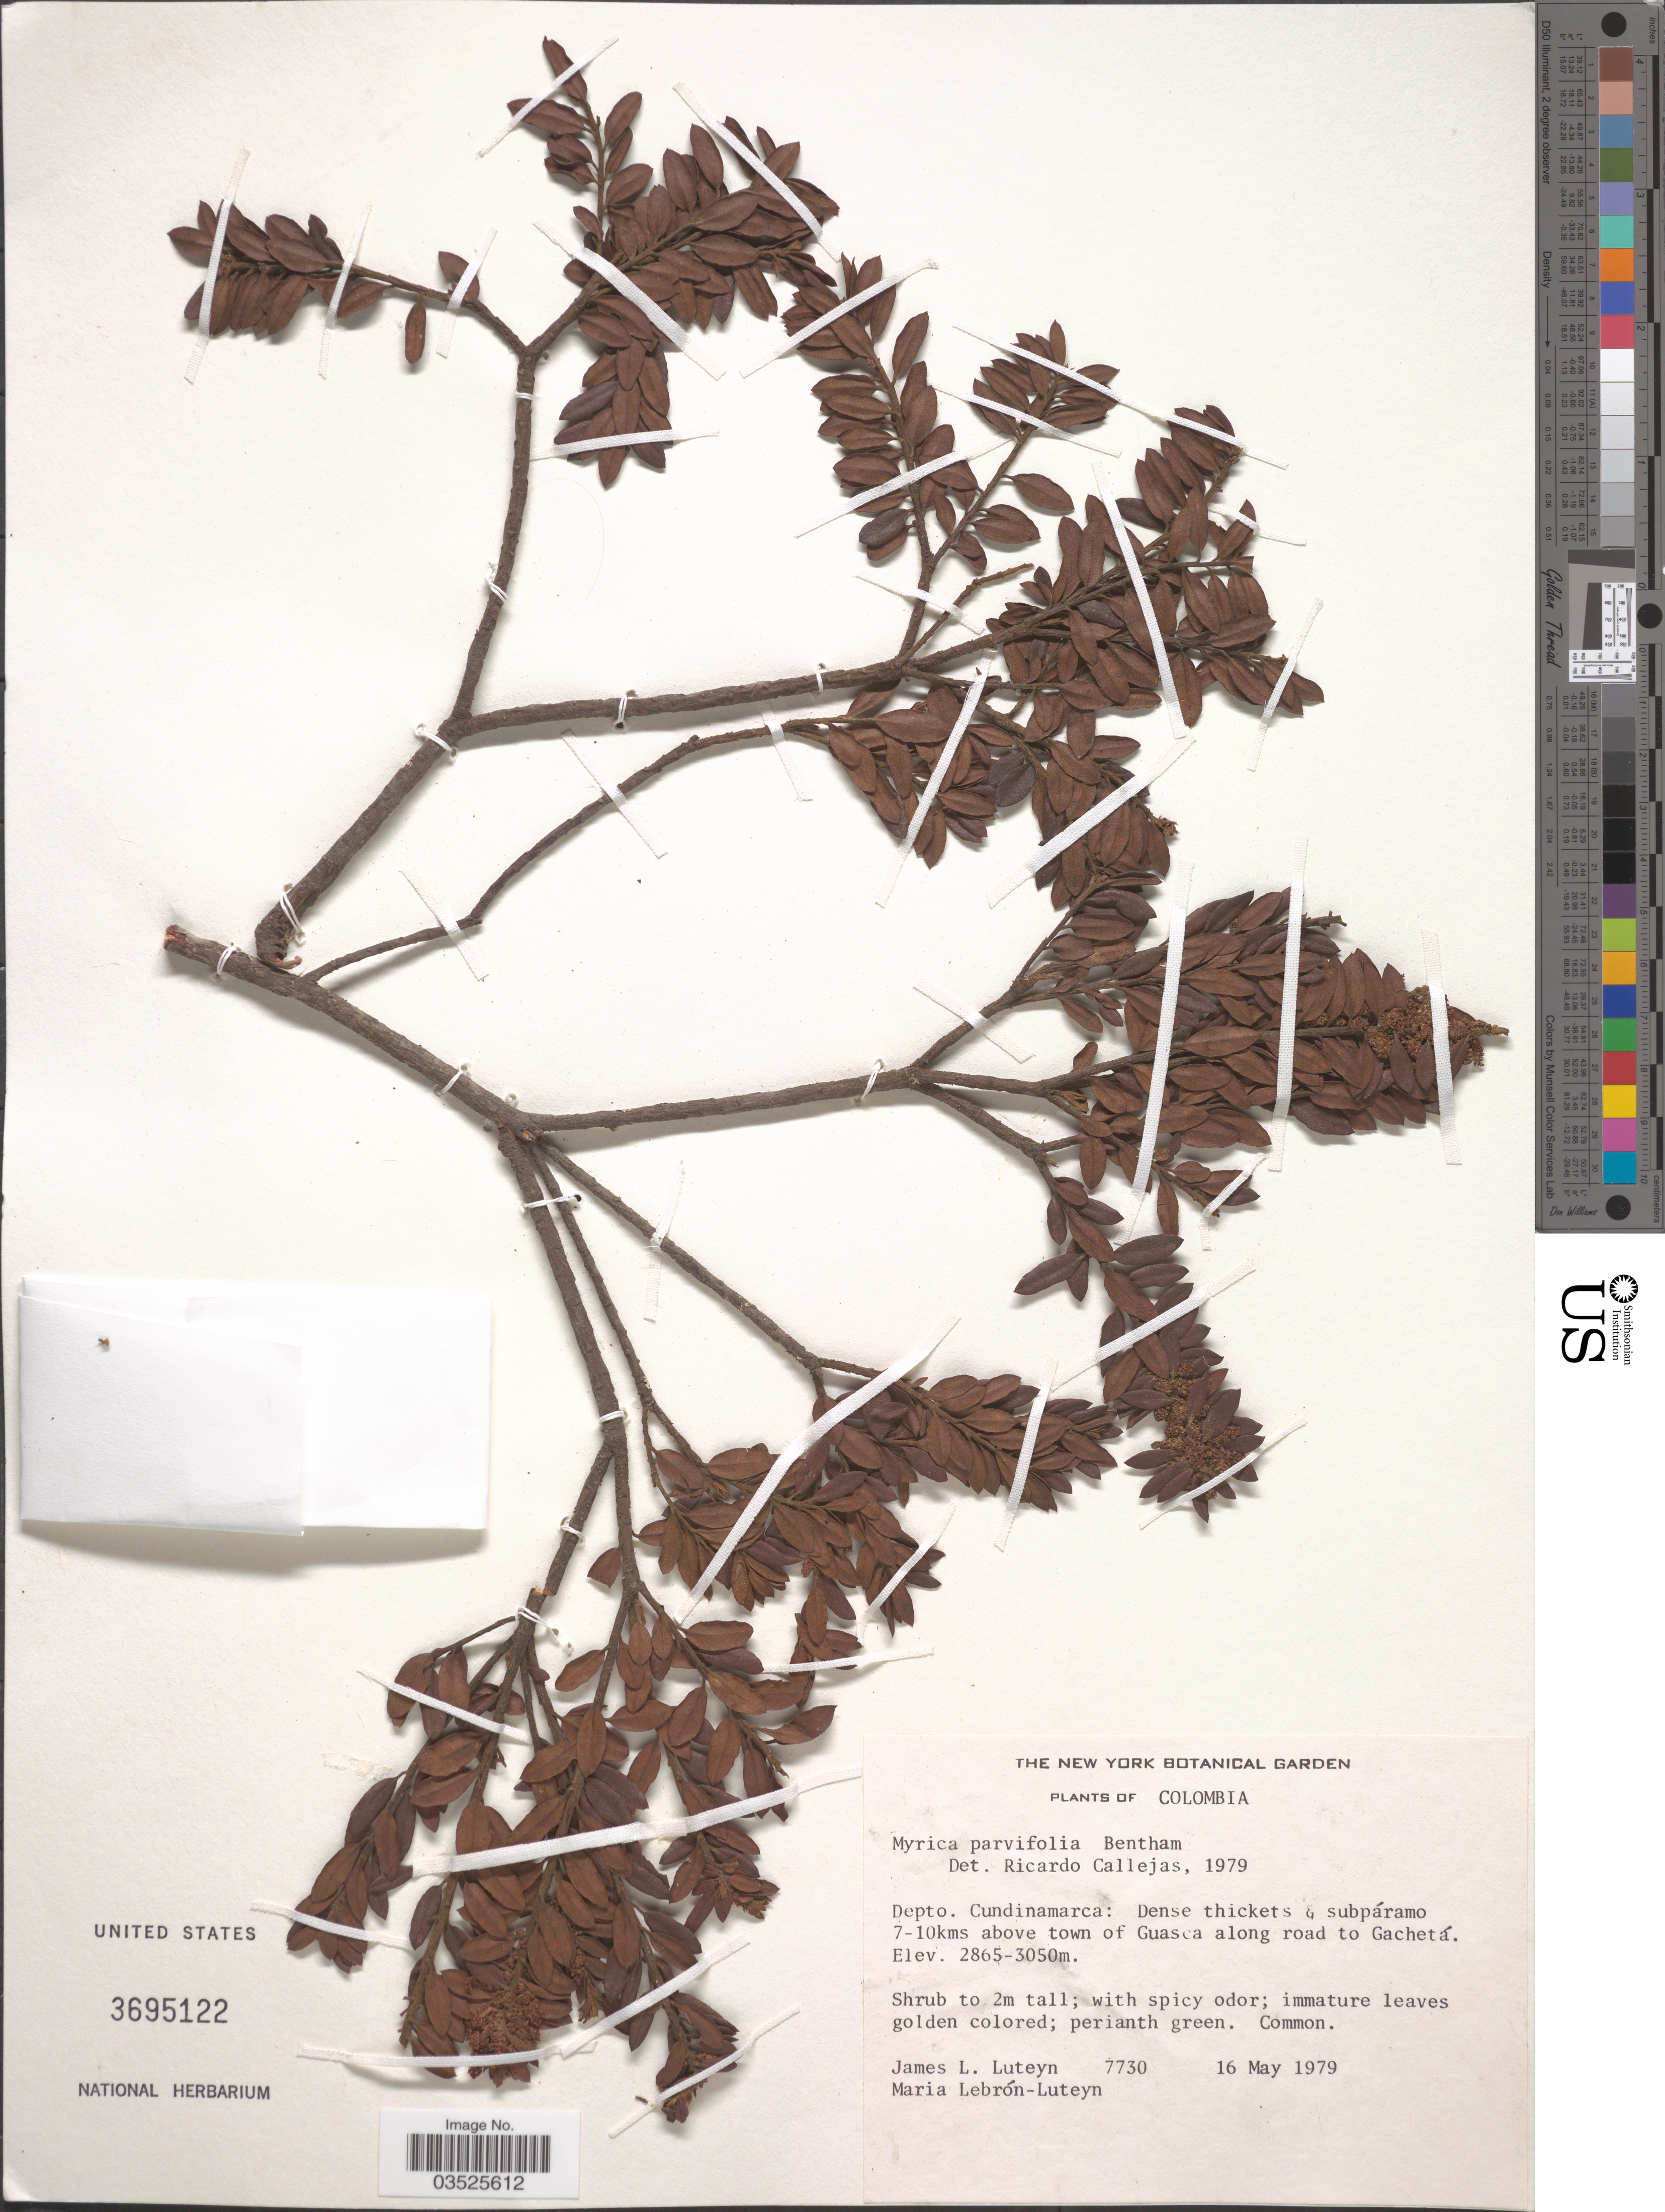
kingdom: Plantae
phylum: Tracheophyta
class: Magnoliopsida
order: Fagales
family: Myricaceae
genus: Morella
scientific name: Morella parvifolia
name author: (Benth.) Parra-Os.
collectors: J. L. Luteyn & M. L. Lebrón-Luteyn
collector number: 7730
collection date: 1979-05-16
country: Colombia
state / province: Cundinamarca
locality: Depto. Cundinamarca: Dense thickets & subpáramo 7-10 kms above town of Guasca along road to Gachetá.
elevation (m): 2865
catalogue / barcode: US 3695122